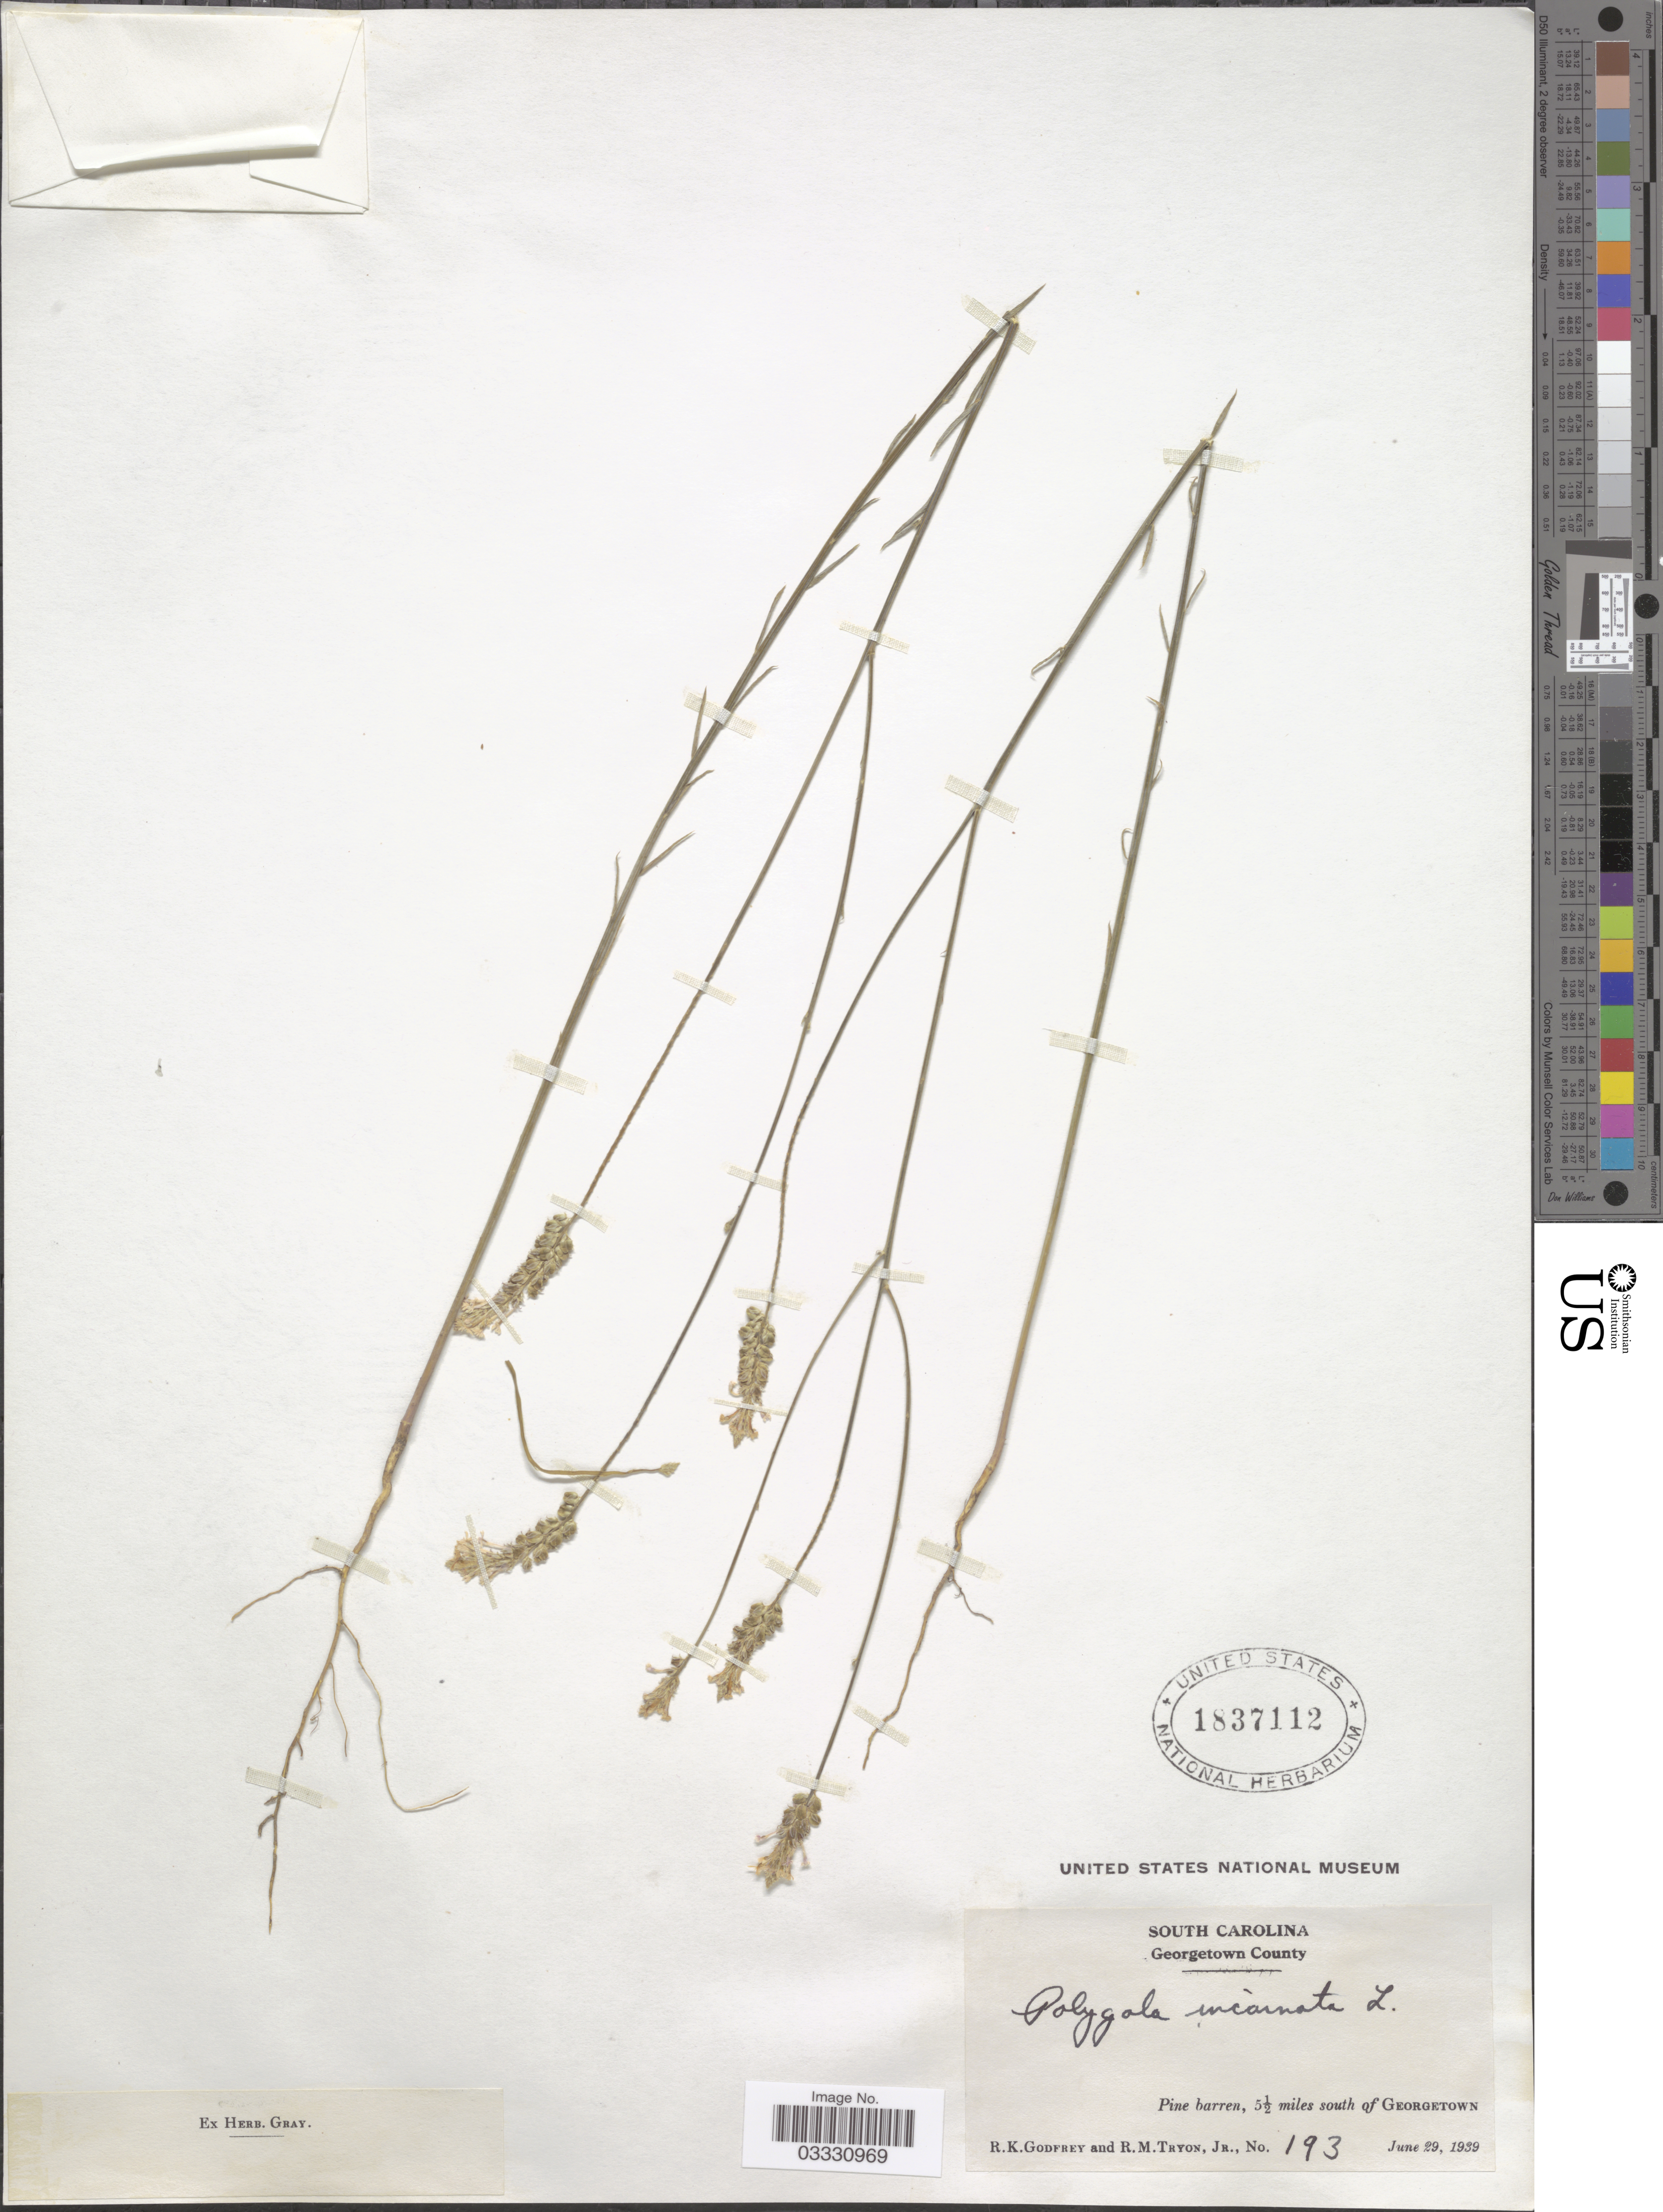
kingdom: Plantae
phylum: Tracheophyta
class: Magnoliopsida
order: Fabales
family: Polygalaceae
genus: Polygala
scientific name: Polygala incarnata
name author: L.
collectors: R. K. Godfrey & R. Tryon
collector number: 193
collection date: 1939-06-29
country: United States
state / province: South Carolina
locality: Georgetown County. Pine barren, 5½ miles south of Georgetown.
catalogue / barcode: US 1837112